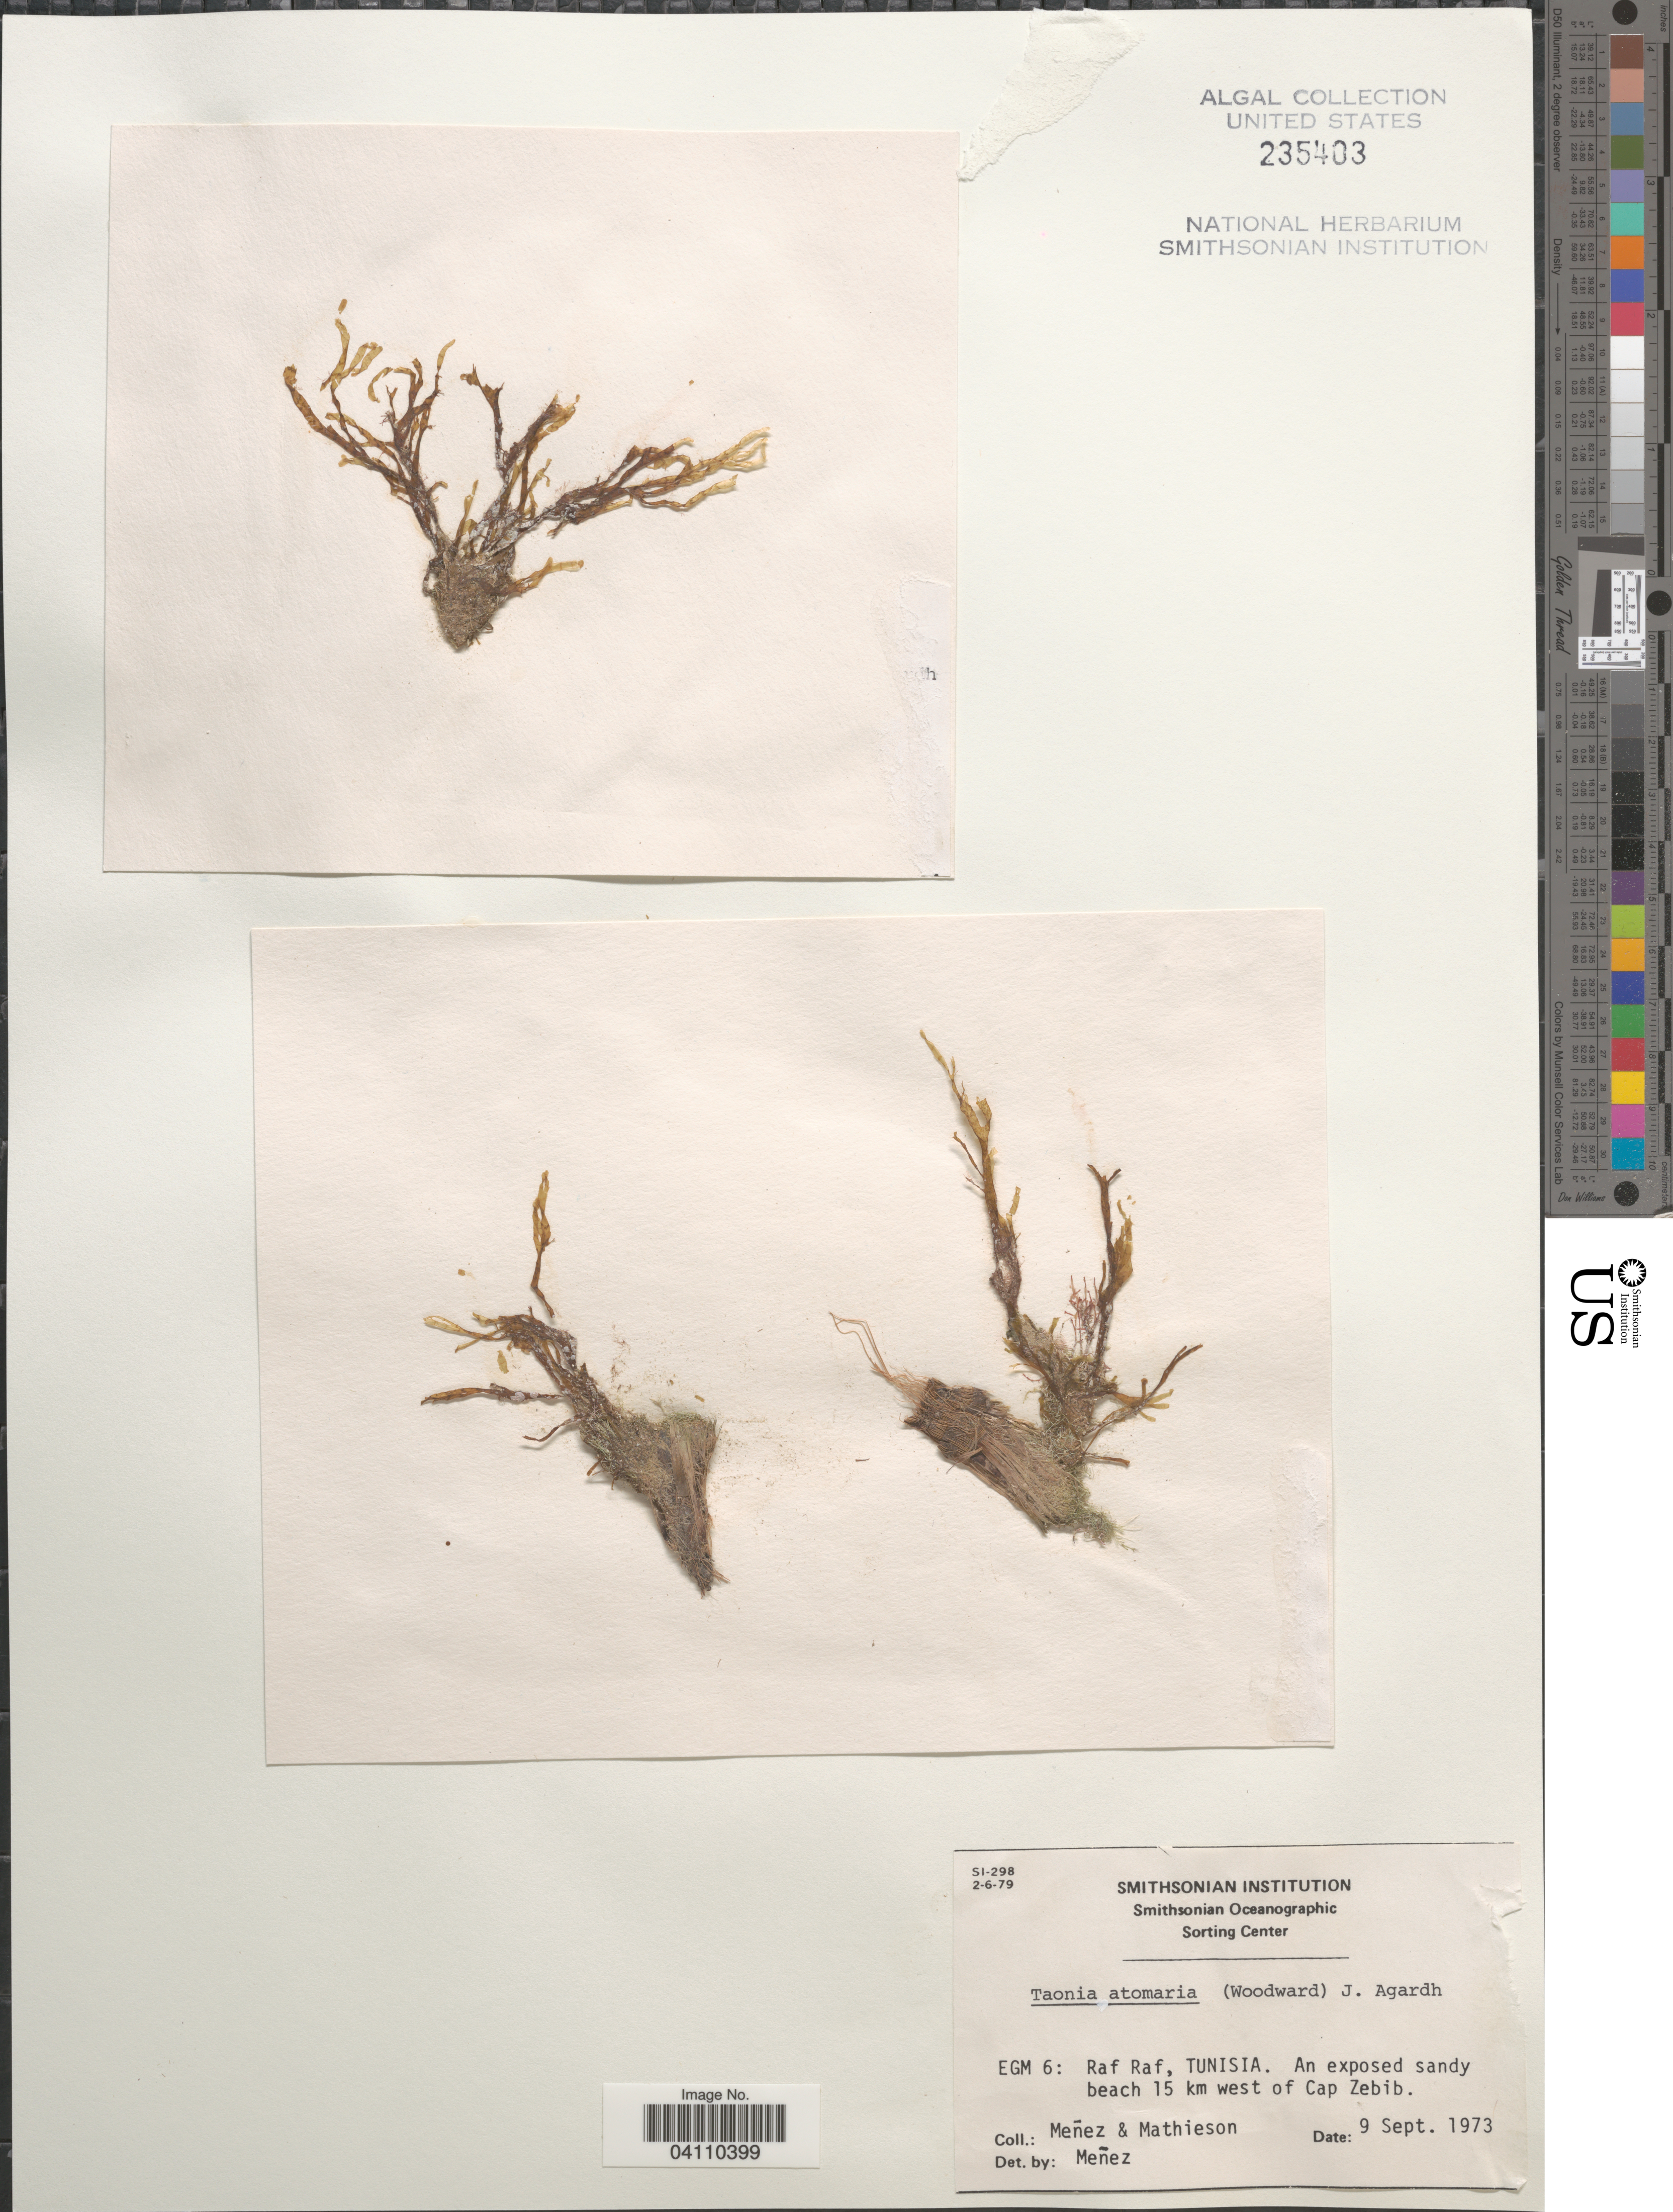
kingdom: Chromista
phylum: Ochrophyta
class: Phaeophyceae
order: Dictyotales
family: Dictyotaceae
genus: Taonia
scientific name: Taonia atomaria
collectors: Menez & Mathieson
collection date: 1973-09-09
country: Tunisia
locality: EGM 6: Raf Raf, Tunisia. An exposed sandy beach 15 km west of Cap Zebib.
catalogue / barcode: US 235403